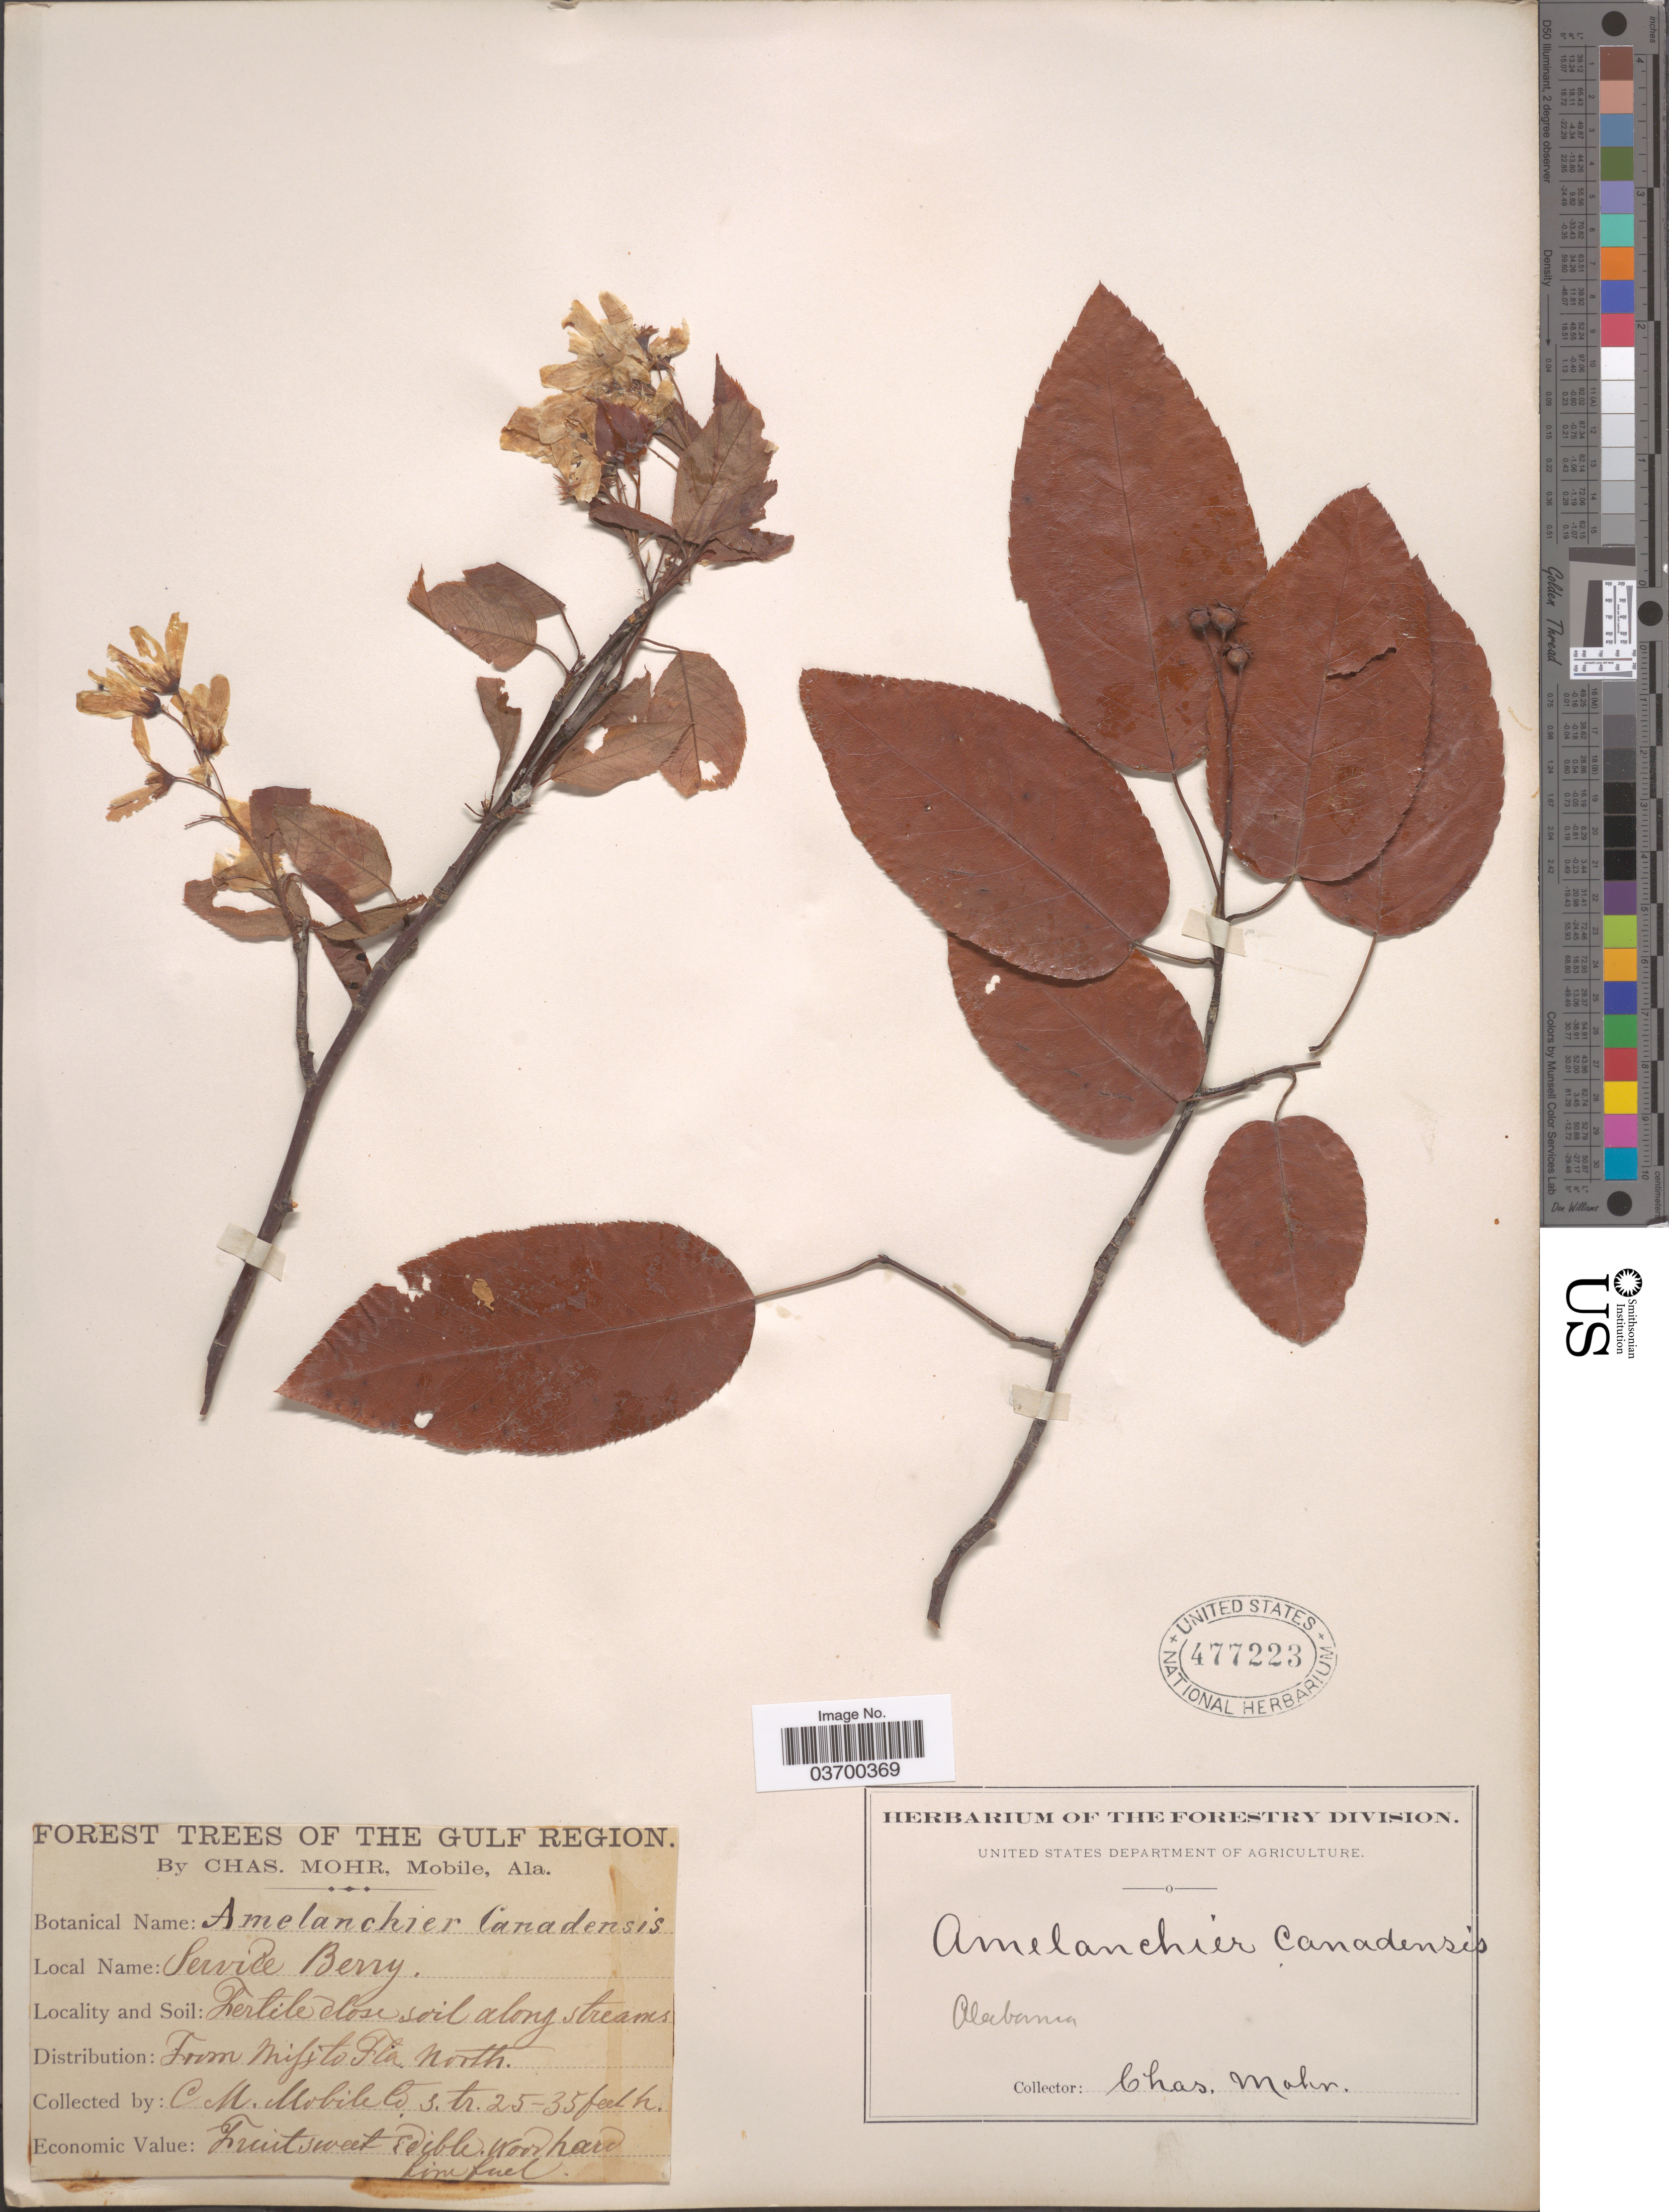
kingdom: Plantae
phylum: Tracheophyta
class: Magnoliopsida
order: Rosales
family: Rosaceae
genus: Amelanchier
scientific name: Amelanchier canadensis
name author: (L.) Medic.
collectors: Mohr, C. T. (herbarium)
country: United States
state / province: Alabama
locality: The Gulf Region. Mobile Co.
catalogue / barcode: US 477223